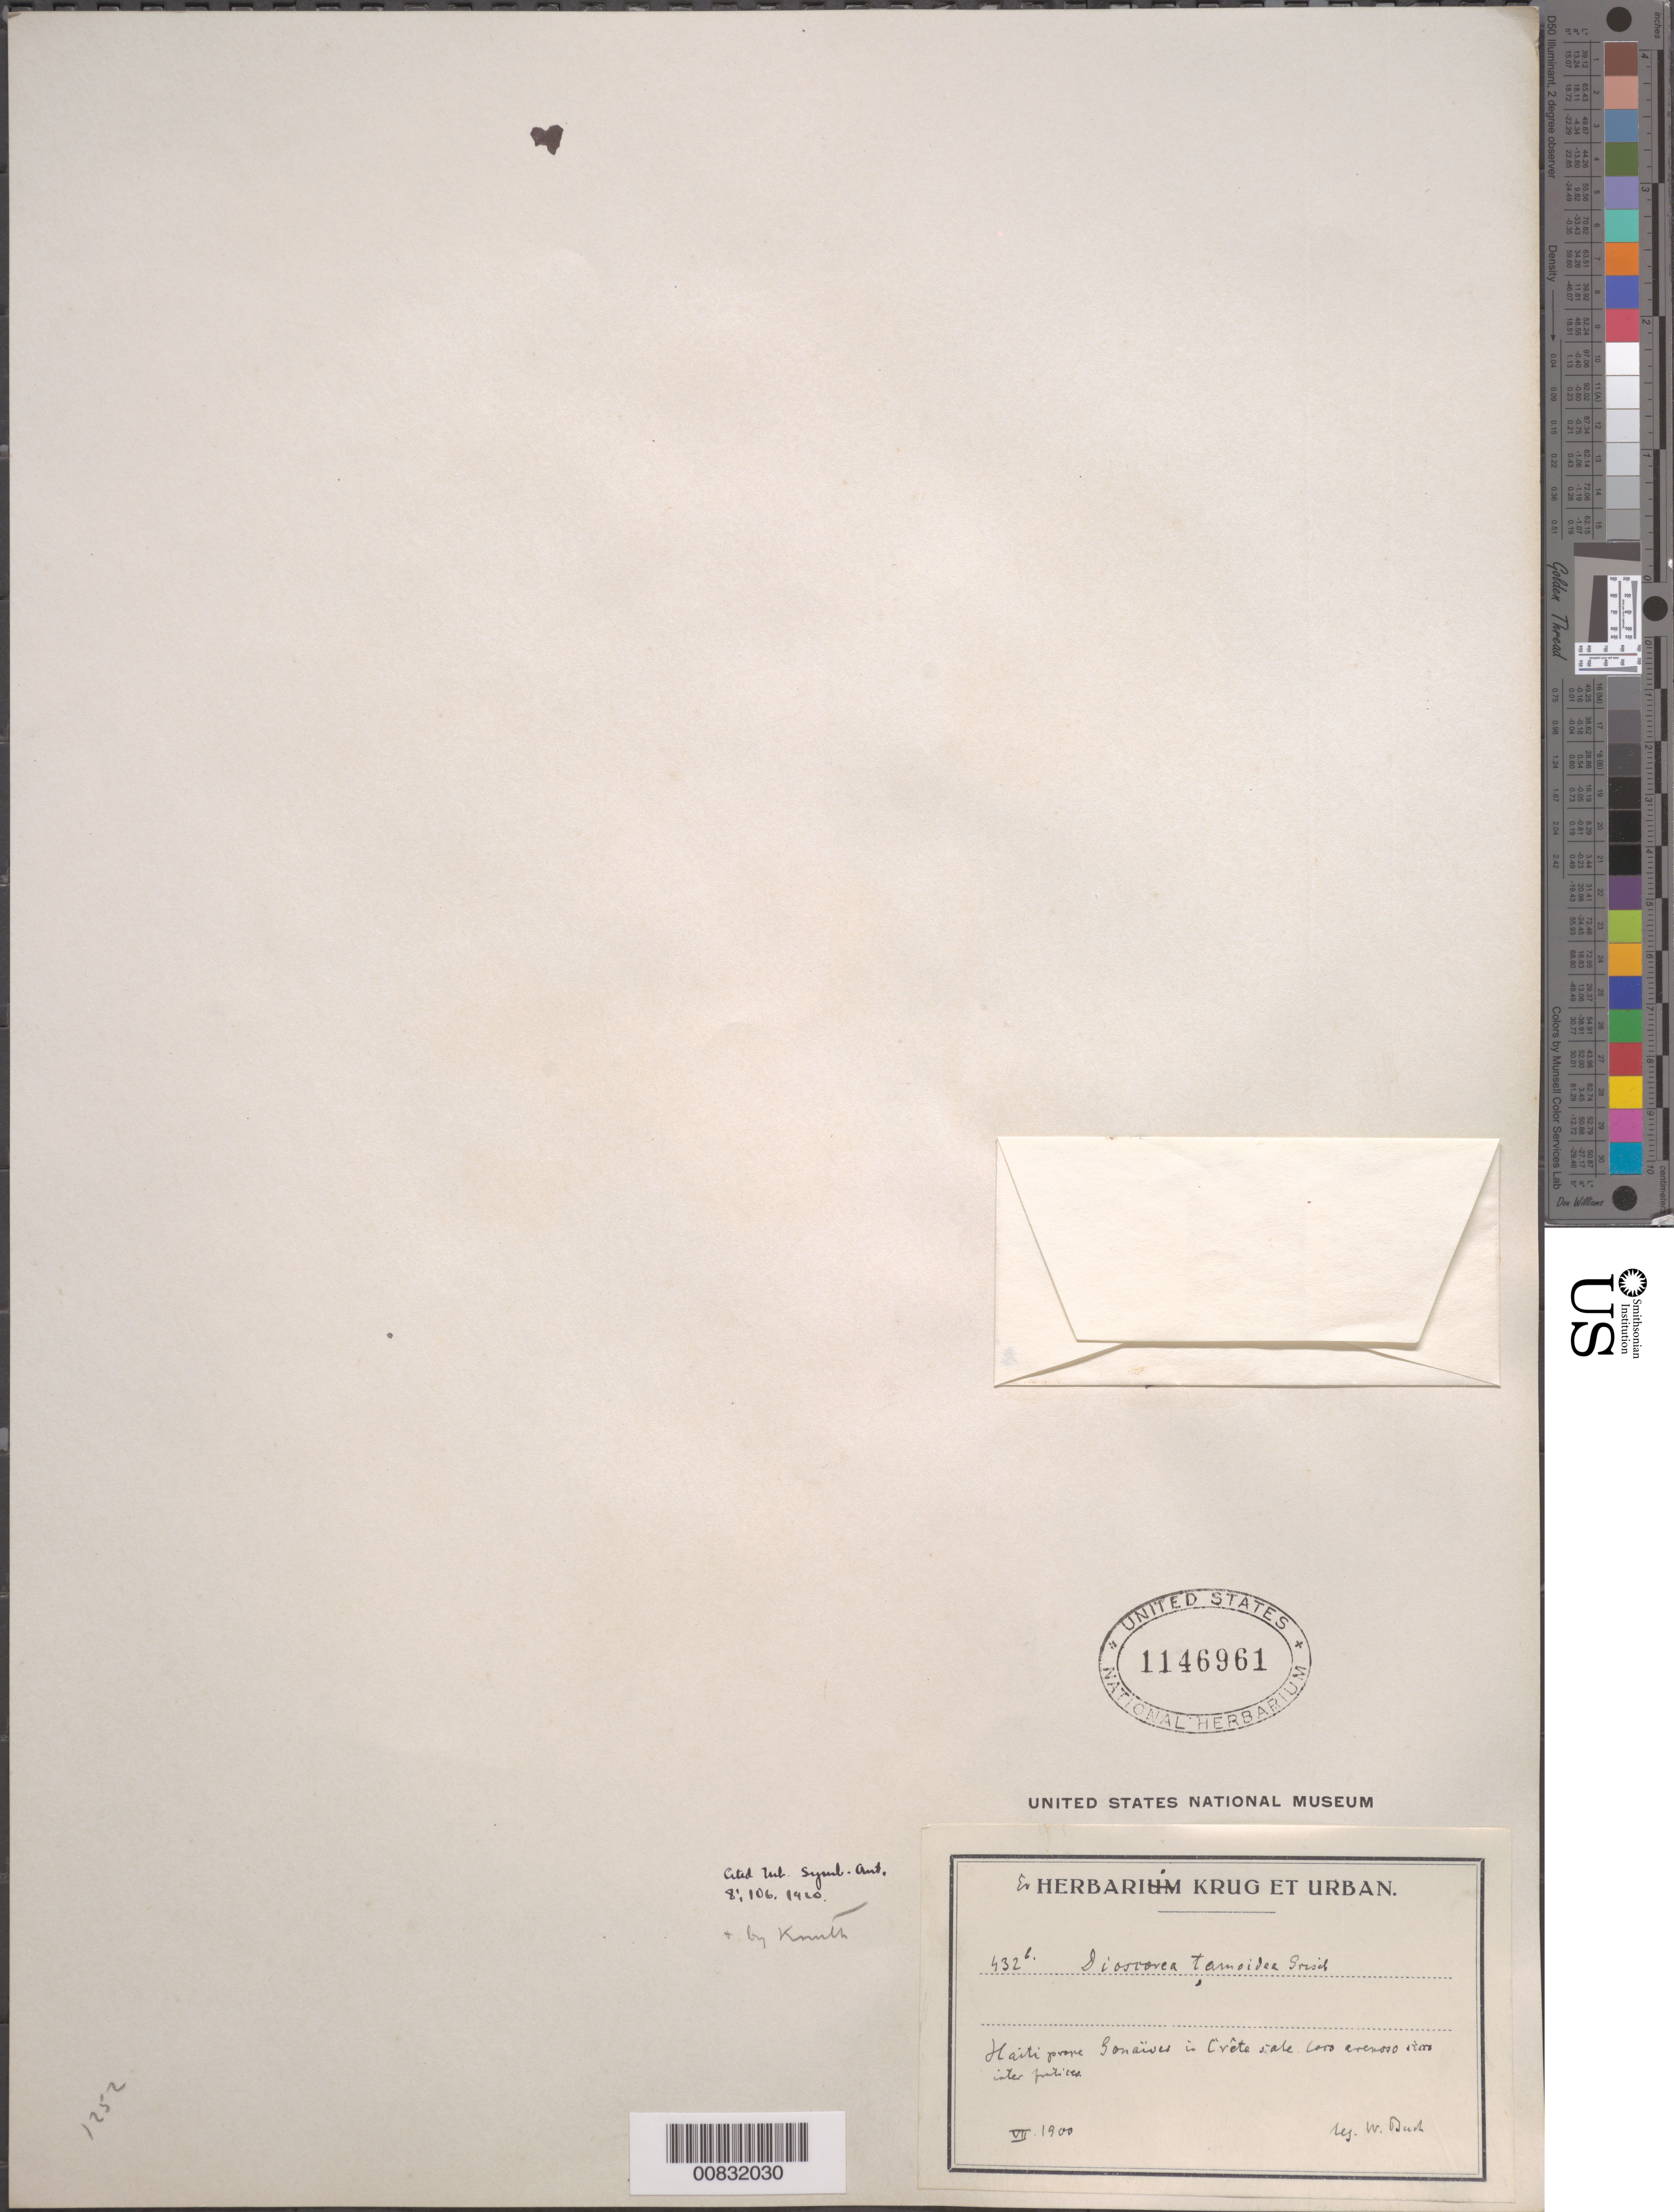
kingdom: Plantae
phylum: Tracheophyta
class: Liliopsida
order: Dioscoreales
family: Dioscoreaceae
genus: Dioscorea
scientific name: Dioscorea tamoidea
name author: Griseb.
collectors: W. Buch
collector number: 432b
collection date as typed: Jul 1900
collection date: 1900-07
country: Haiti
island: Hispaniola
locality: Prope Gonaïver in Crête "sale" loco arenoso "iters" inter fruticea.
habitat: Loco arenoso "iters" inter fruticea.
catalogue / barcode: US 1146961